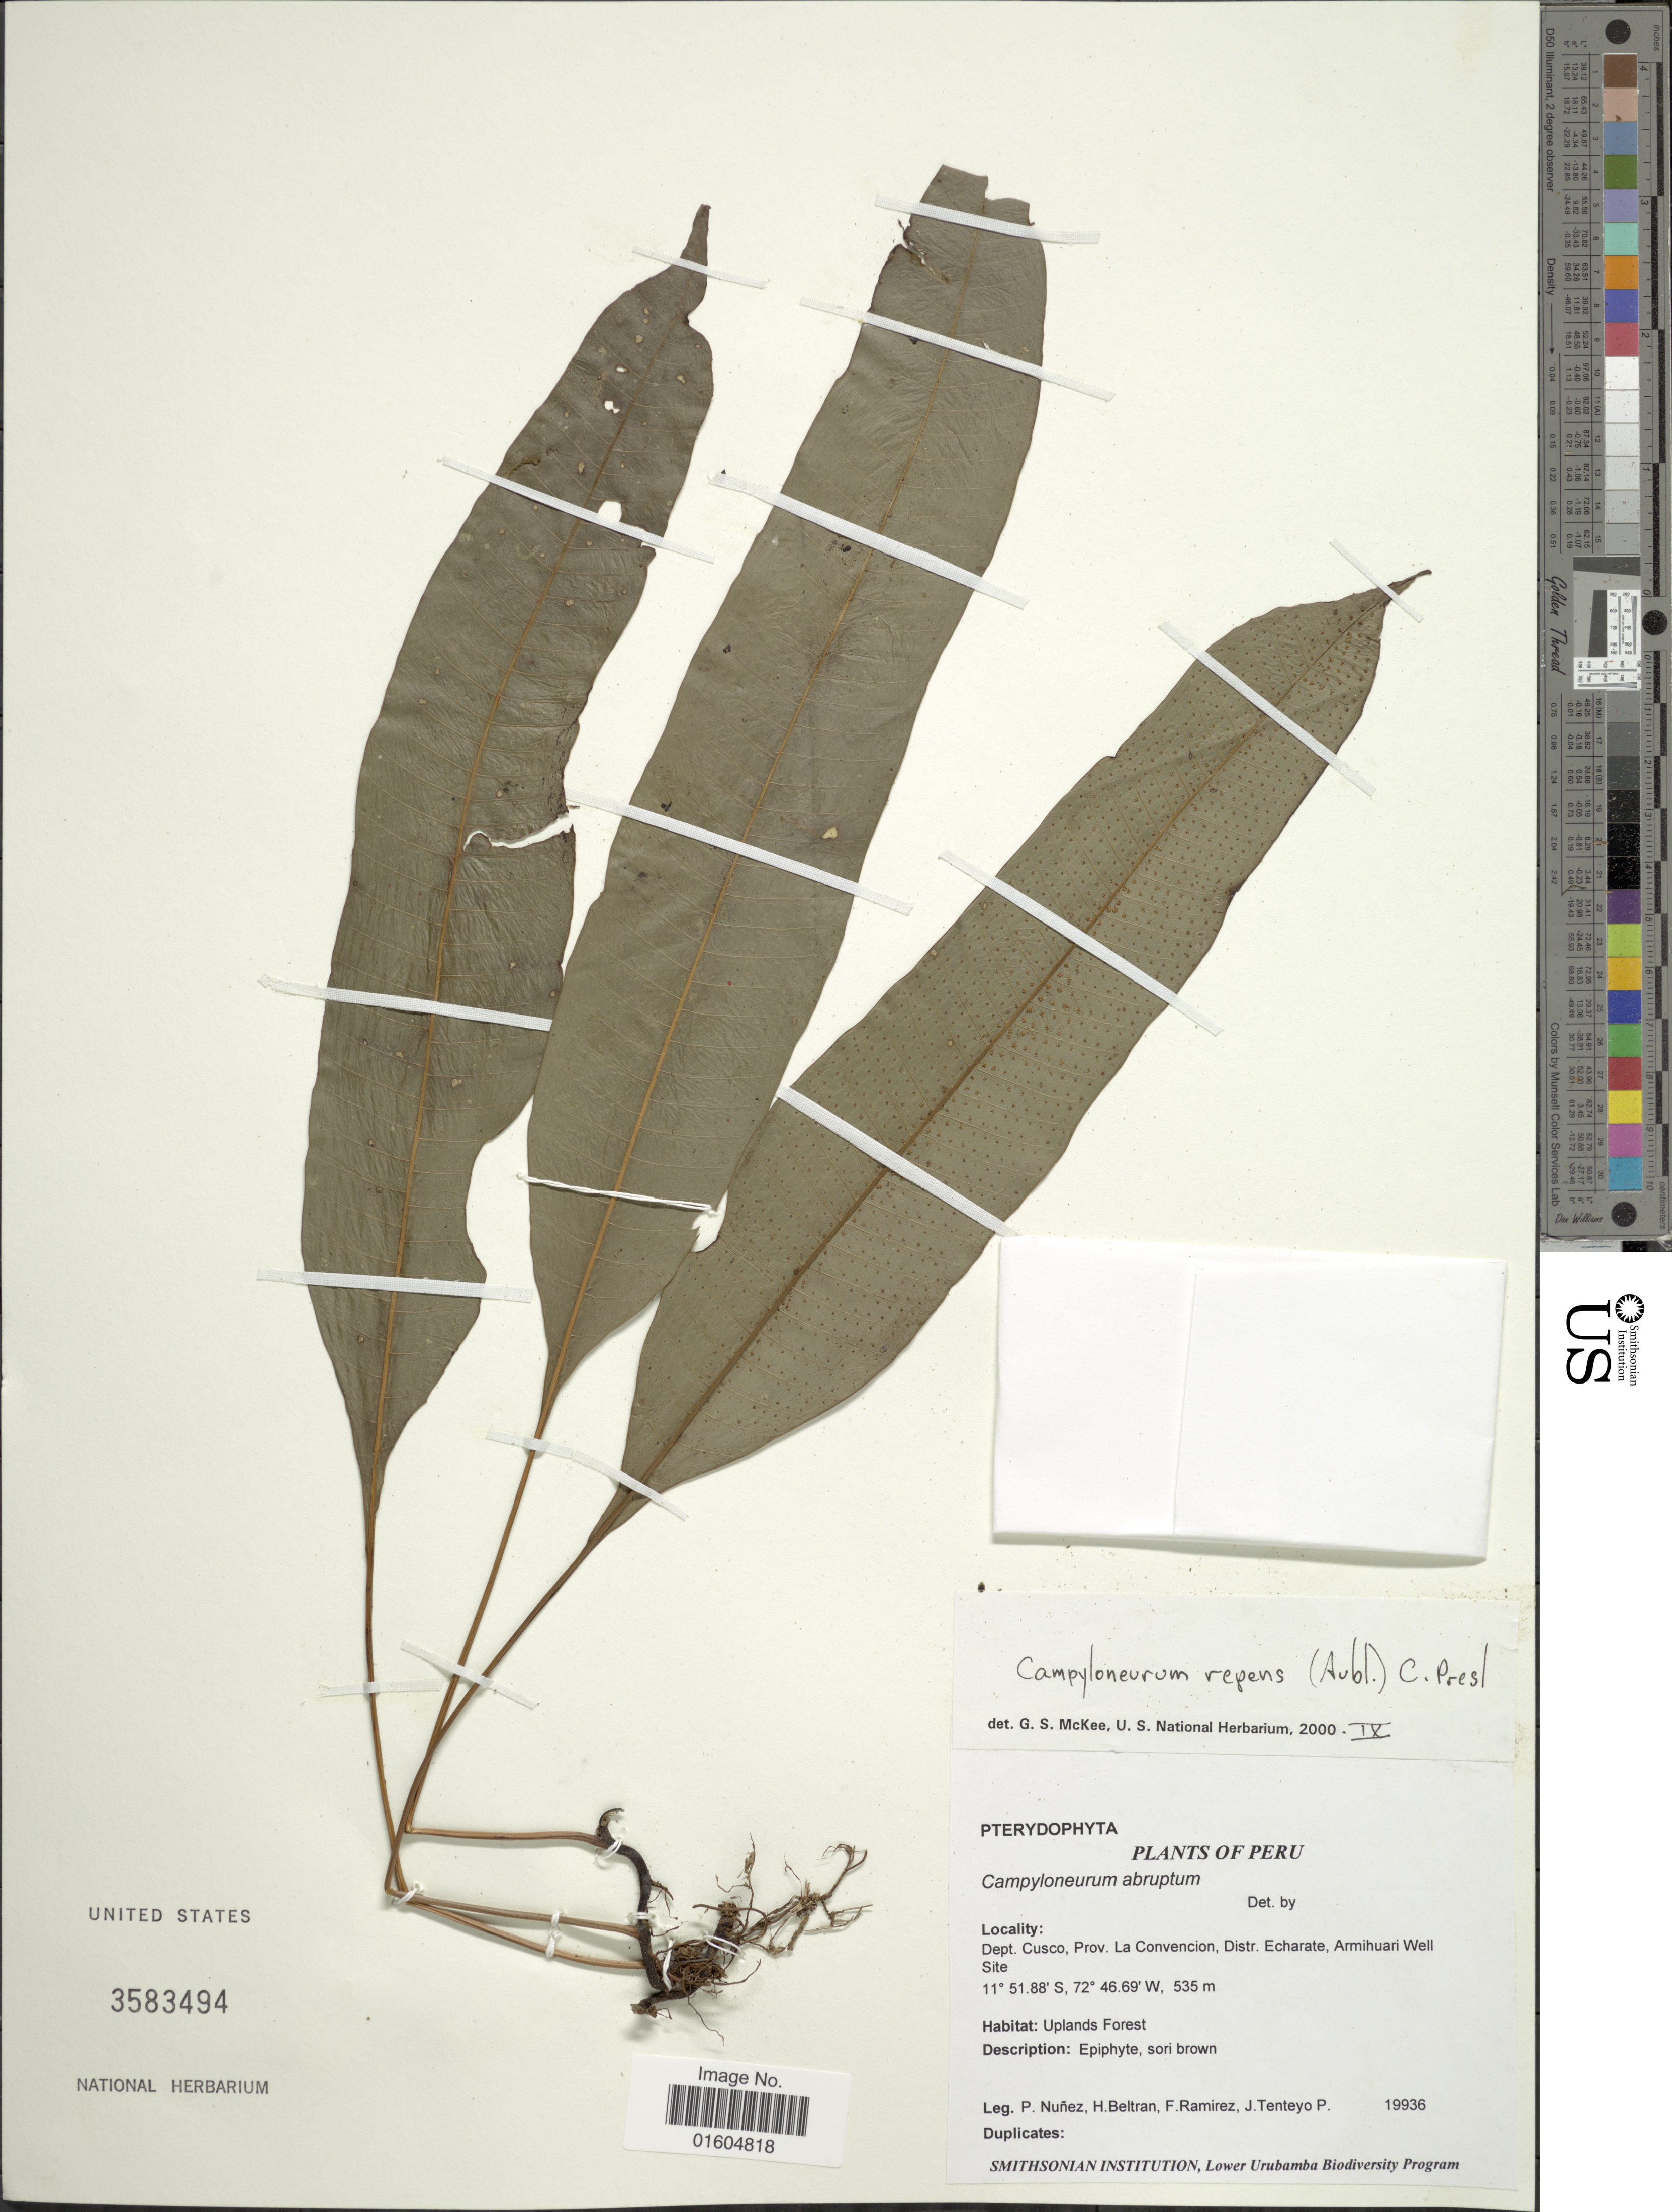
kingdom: Plantae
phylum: Tracheophyta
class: Polypodiopsida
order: Polypodiales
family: Polypodiaceae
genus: Campyloneurum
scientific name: Campyloneurum repens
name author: (Aubl.) C. Presl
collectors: P. Nuñez V., H. Beltran, F. Ramirez & J. Tenteyo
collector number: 19936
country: Peru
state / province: Cusco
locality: Peru. Dept. Cusco, Prov. La Convencion, Distr. Echarate, Armihuari Well Site. Upplands Forest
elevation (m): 535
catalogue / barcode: US 3583494